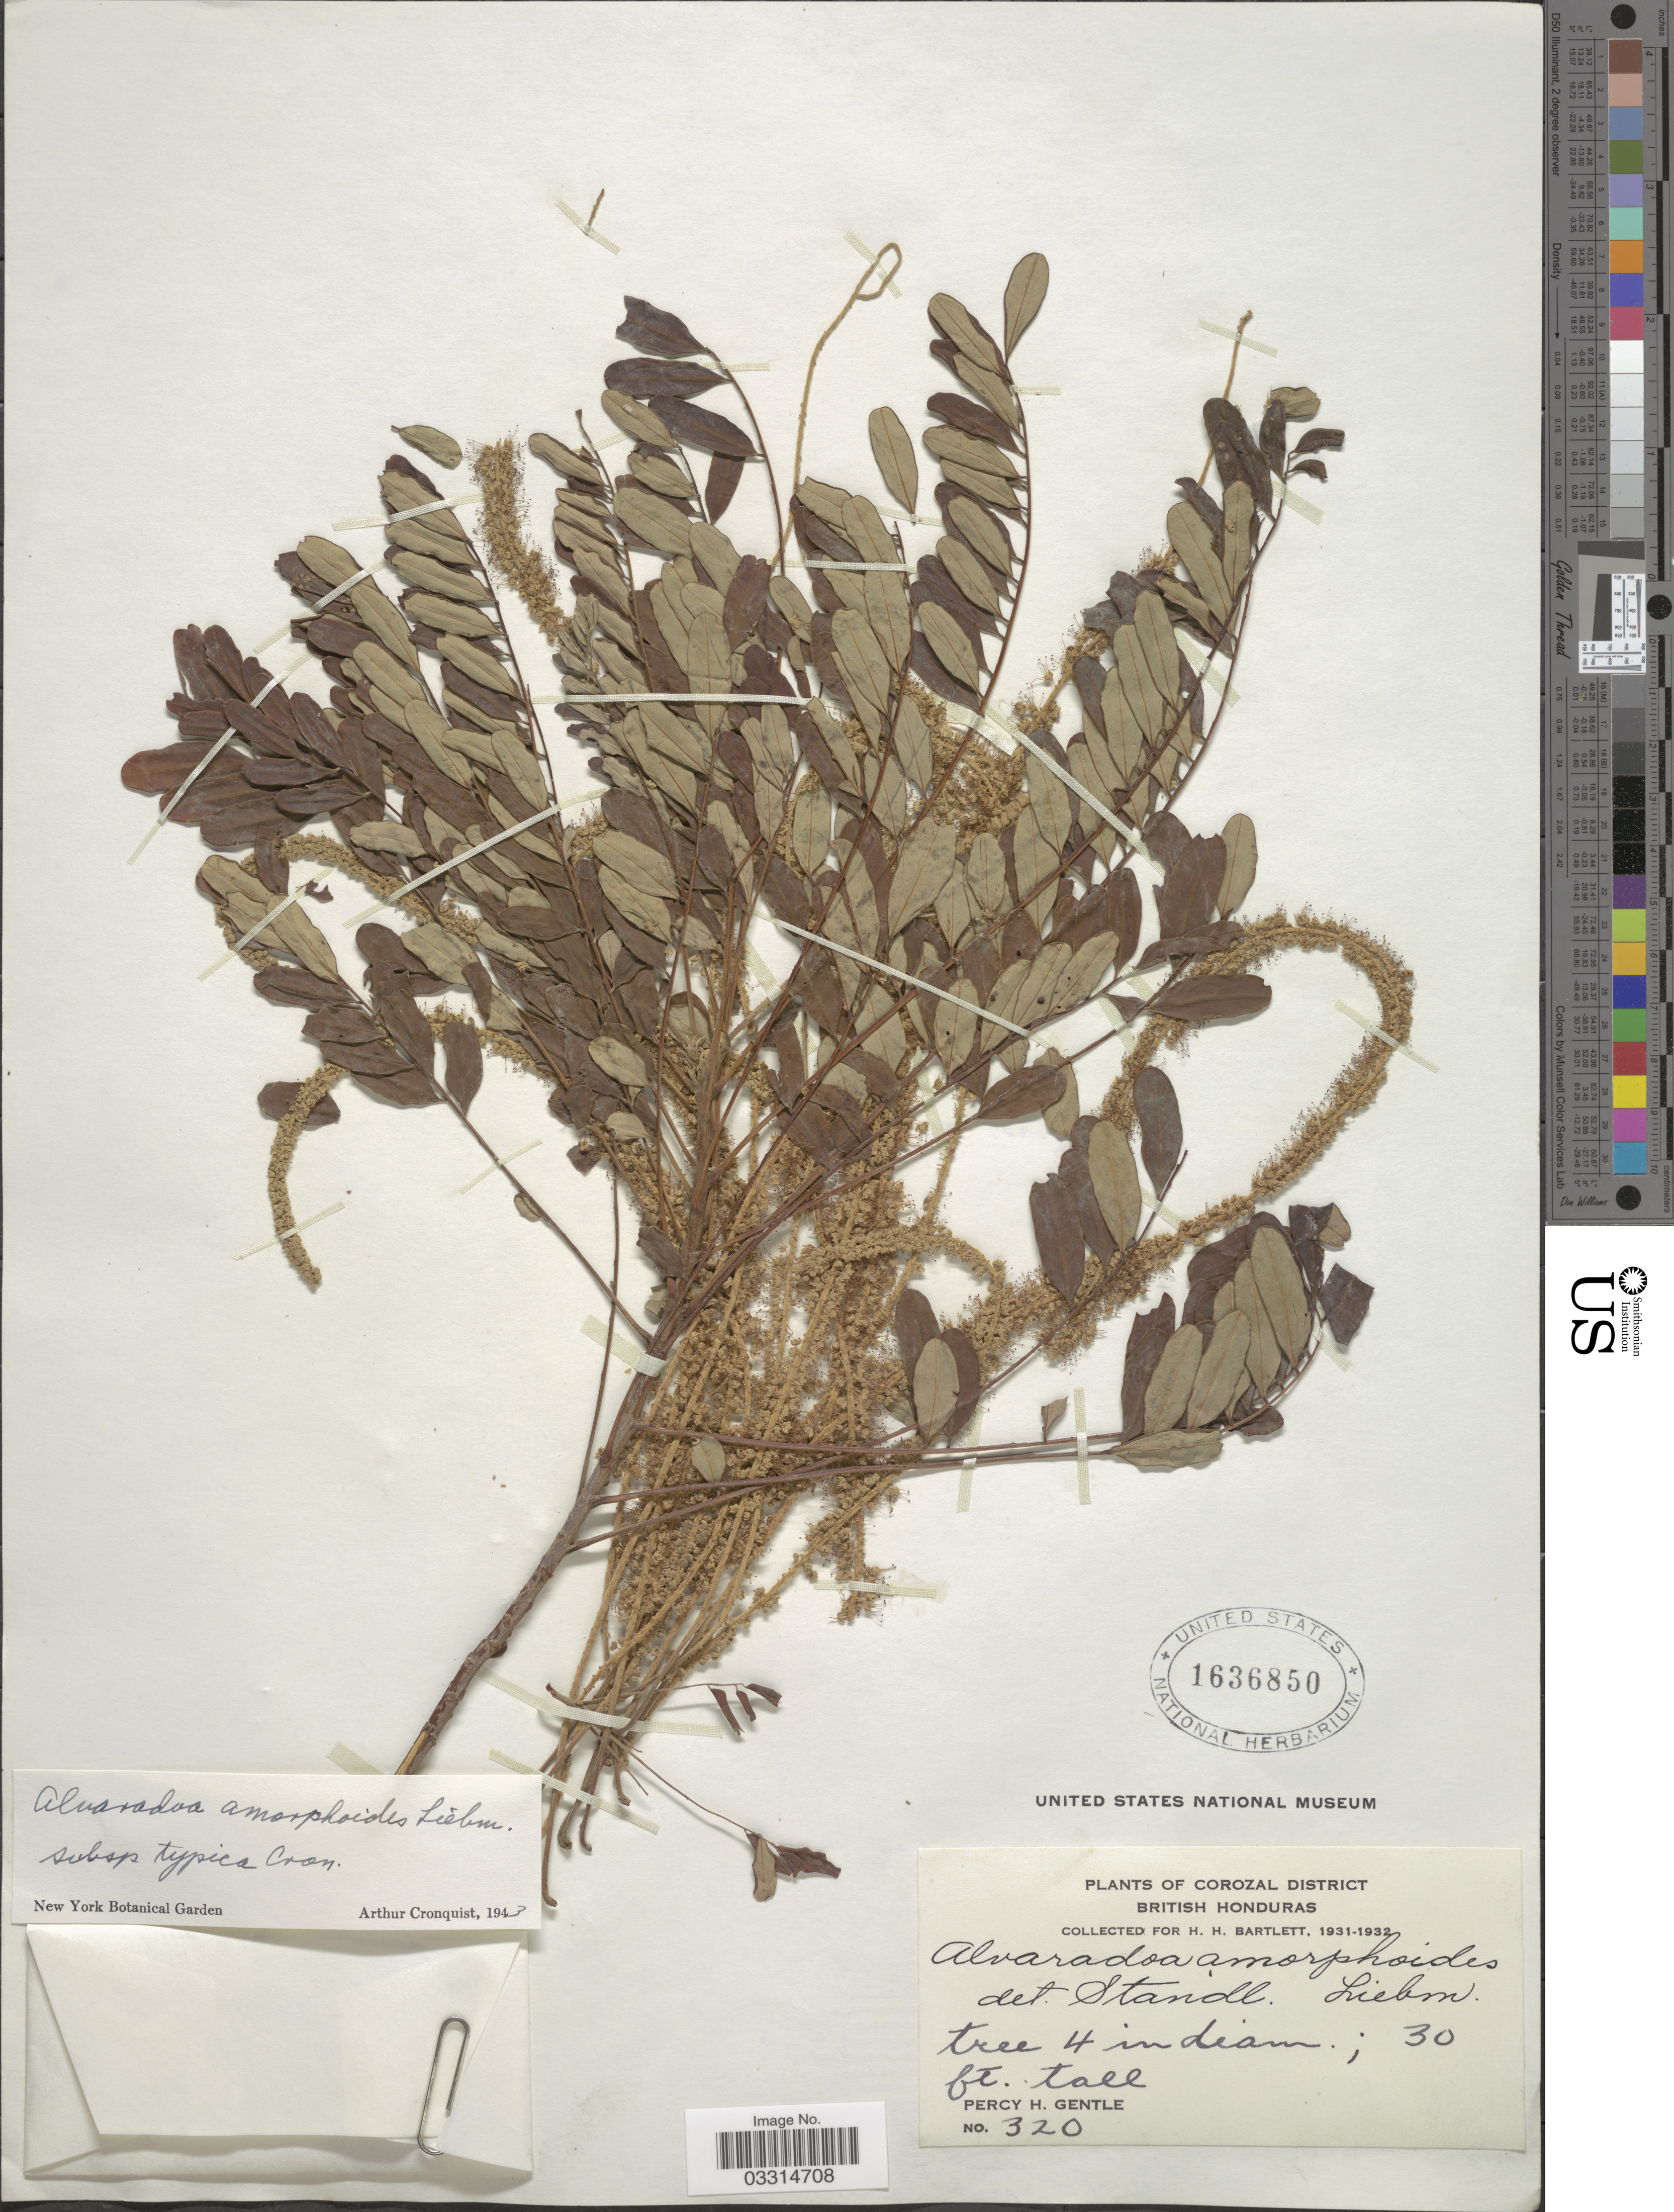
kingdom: Plantae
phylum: Tracheophyta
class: Magnoliopsida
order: Picramniales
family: Picramniaceae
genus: Alvaradoa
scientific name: Alvaradoa amorphoides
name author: Liebm.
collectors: P. H. Gentle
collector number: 320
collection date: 1931/1932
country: Belize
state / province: Corozal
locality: Corozal District, British Honduras.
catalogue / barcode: US 1636850